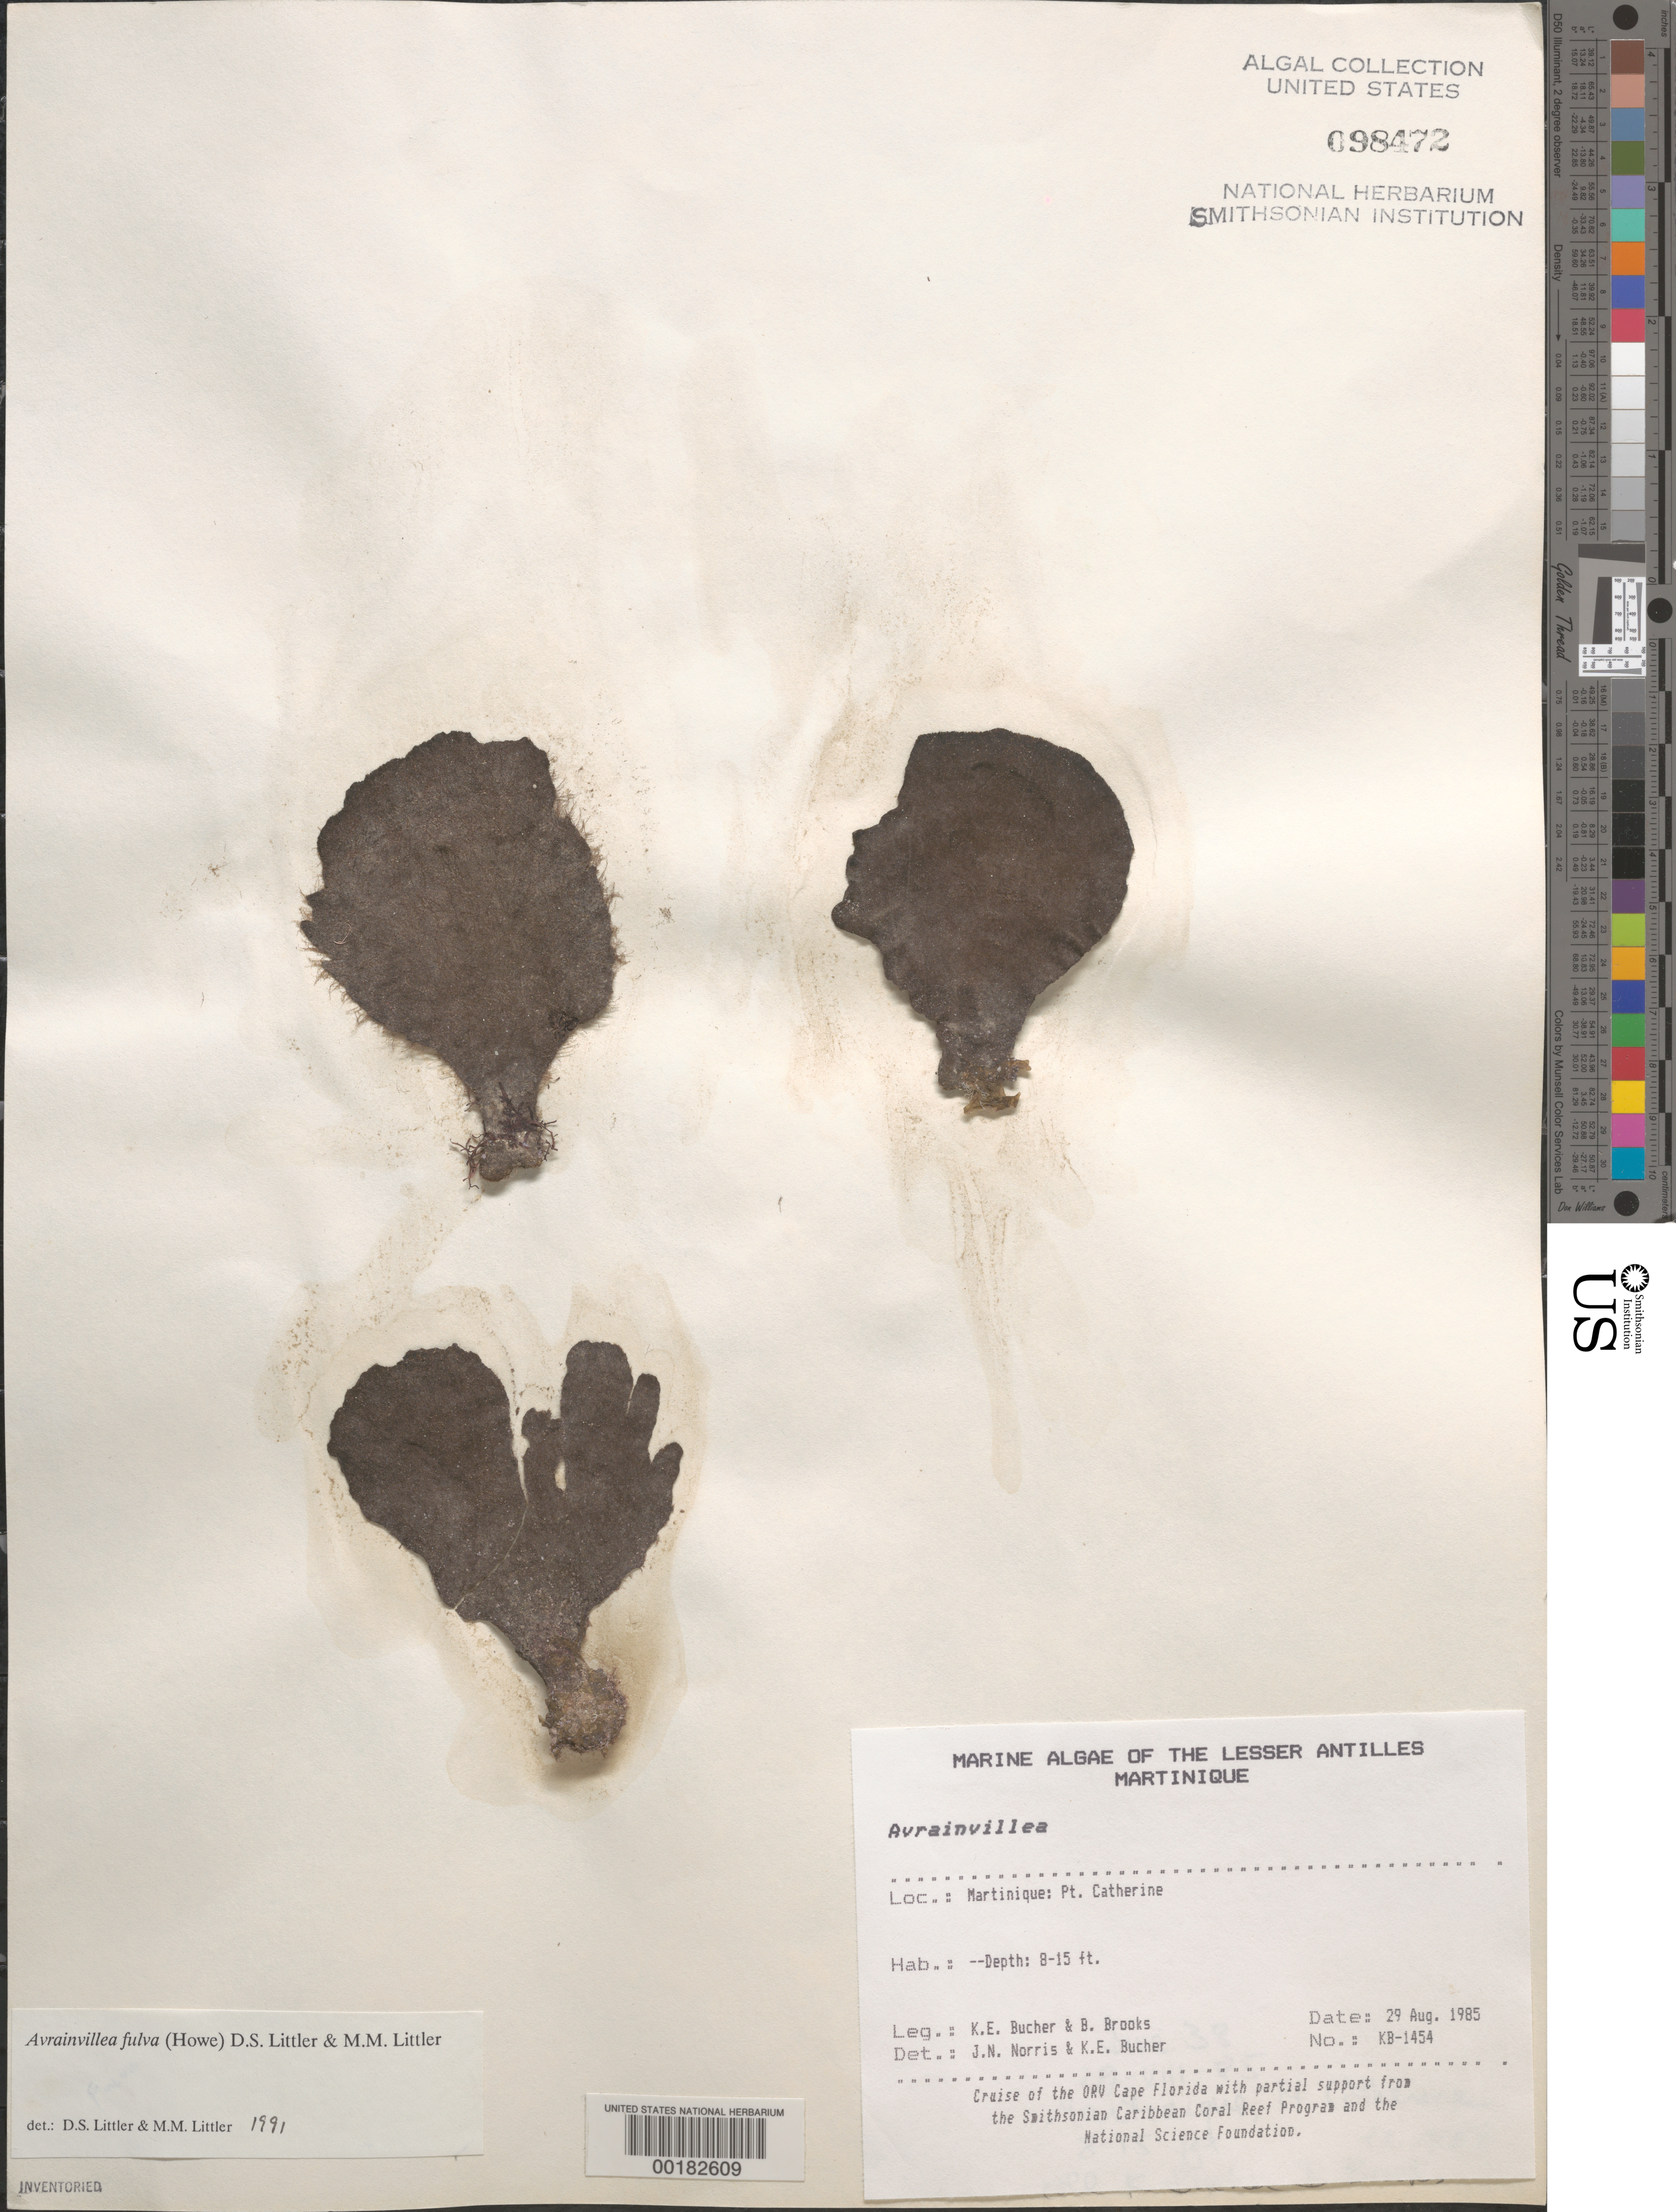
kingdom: Plantae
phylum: Chlorophyta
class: Ulvophyceae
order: Bryopsidales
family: Dichotomosiphonaceae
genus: Avrainvillea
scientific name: Avrainvillea fulva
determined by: Littler, D. S.; Littler, M. M.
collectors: K. E. Bucher & B. Brooks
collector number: Kb-1454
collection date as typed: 29 Aug 1985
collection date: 1985-08-29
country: Martinique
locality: Pointe Catherine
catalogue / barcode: US 98472